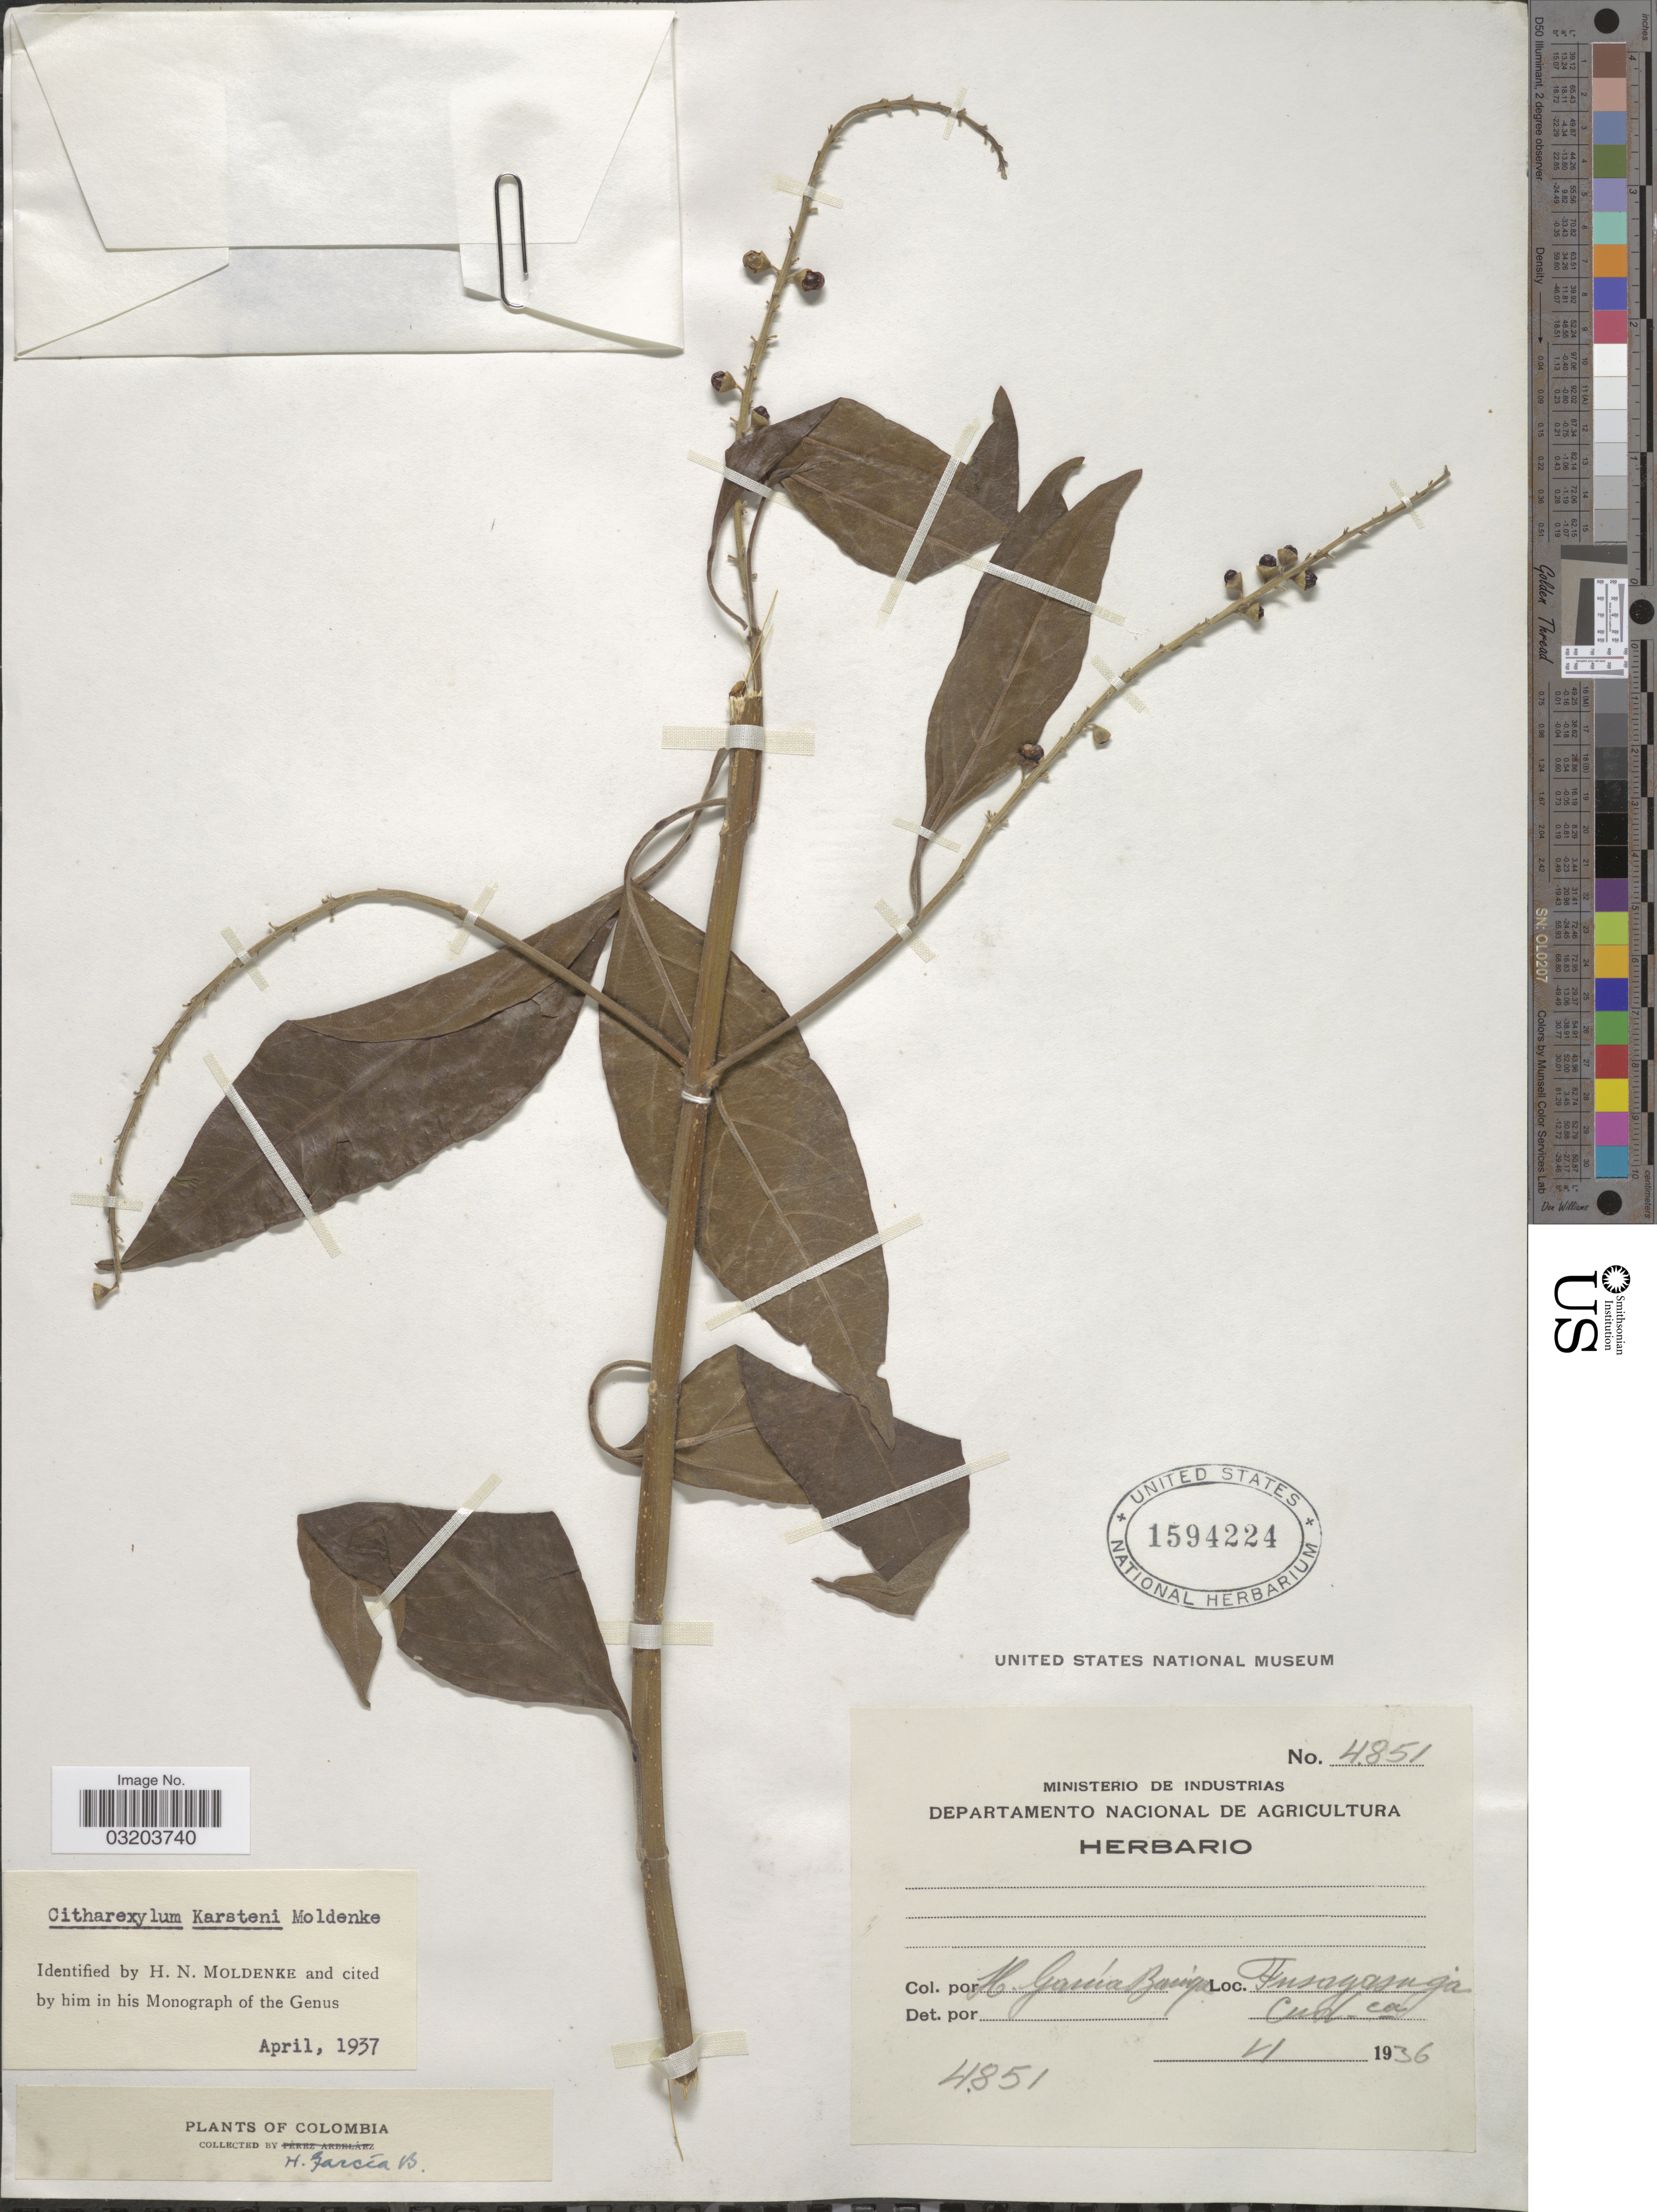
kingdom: Plantae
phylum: Tracheophyta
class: Magnoliopsida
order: Lamiales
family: Verbenaceae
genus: Citharexylum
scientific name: Citharexylum karstenii var. karstenii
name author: Moldenke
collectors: H. García Barriga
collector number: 4851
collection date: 1936-06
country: Colombia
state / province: Cundinamarca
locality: Fusagasuga. Cudca.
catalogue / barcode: US 1594224